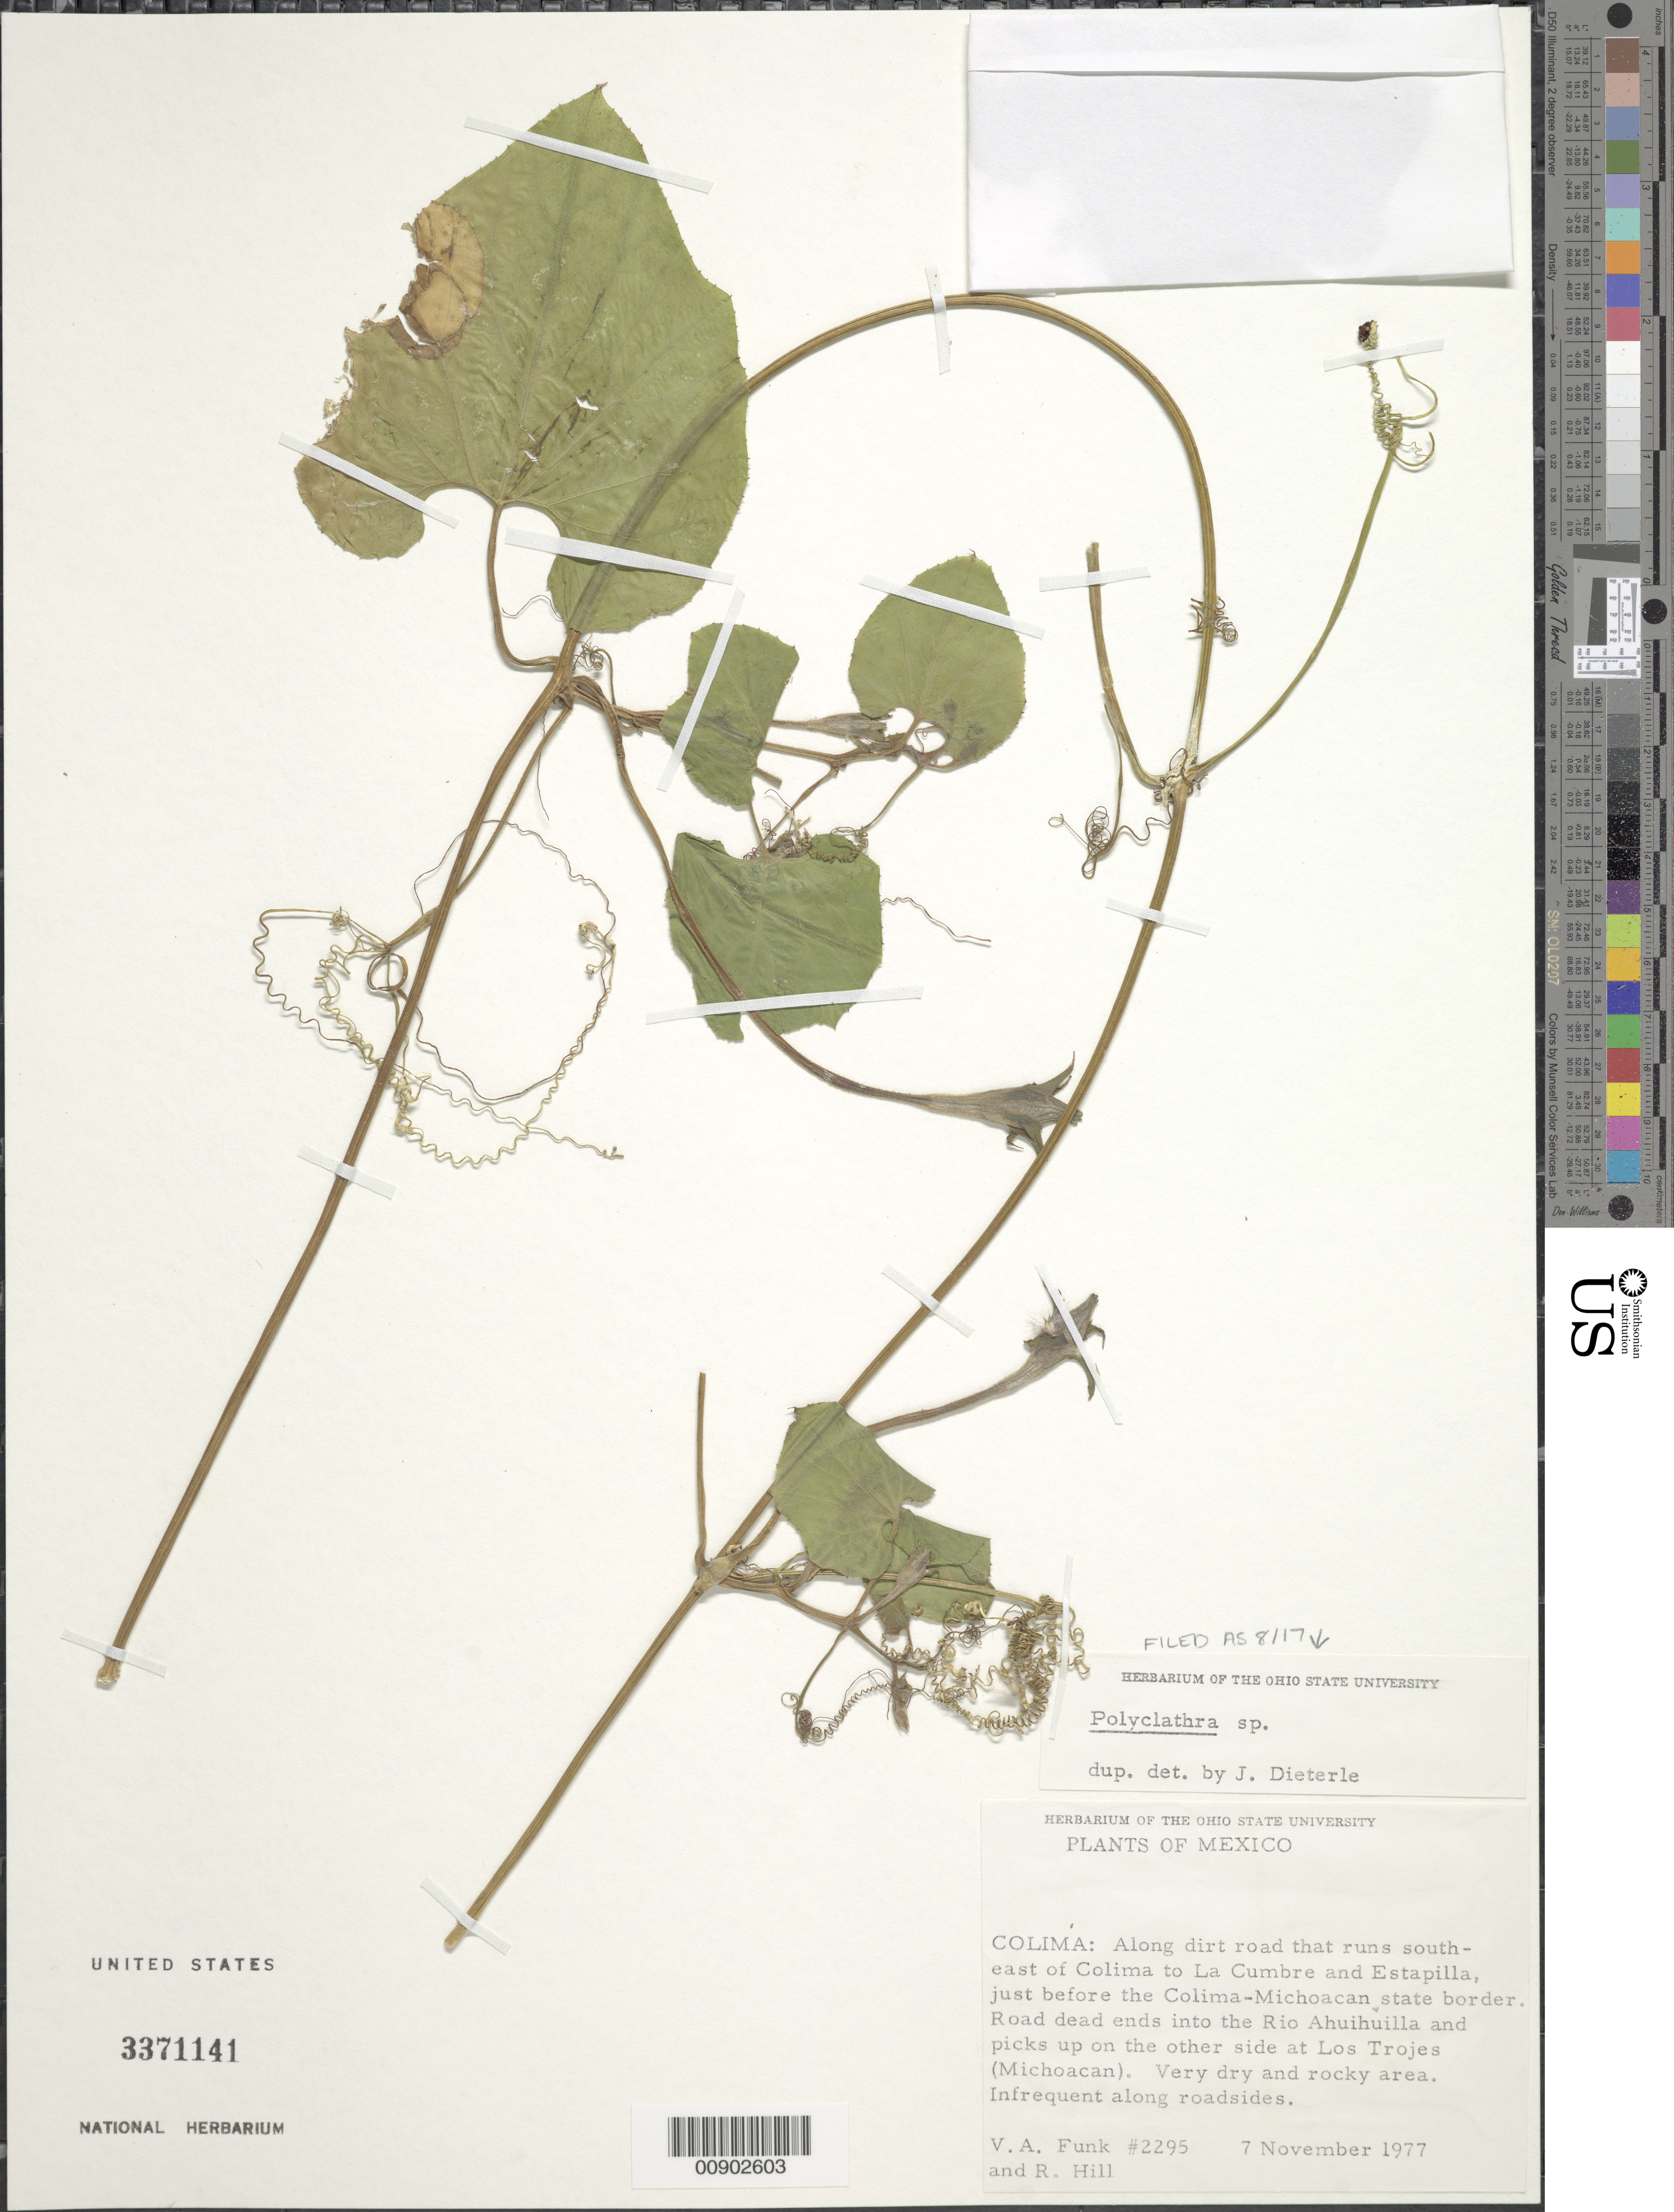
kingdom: Plantae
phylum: Tracheophyta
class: Magnoliopsida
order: Cucurbitales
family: Cucurbitaceae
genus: Polyclathra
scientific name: Polyclathra sp.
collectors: V. Funk & R. Hill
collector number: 2295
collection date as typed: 07 Nov 1977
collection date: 1977-11-07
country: Mexico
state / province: Colima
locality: Along dirty road that runs SE of Colima to La Cumbre and Estapilla, just before the Colima-Michoacán state border. Road dead ends into the Río Ahuihuilla and picks up on the other side at Los Trojes (Mich.).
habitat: Very dry and rocky area.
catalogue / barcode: US 3371141